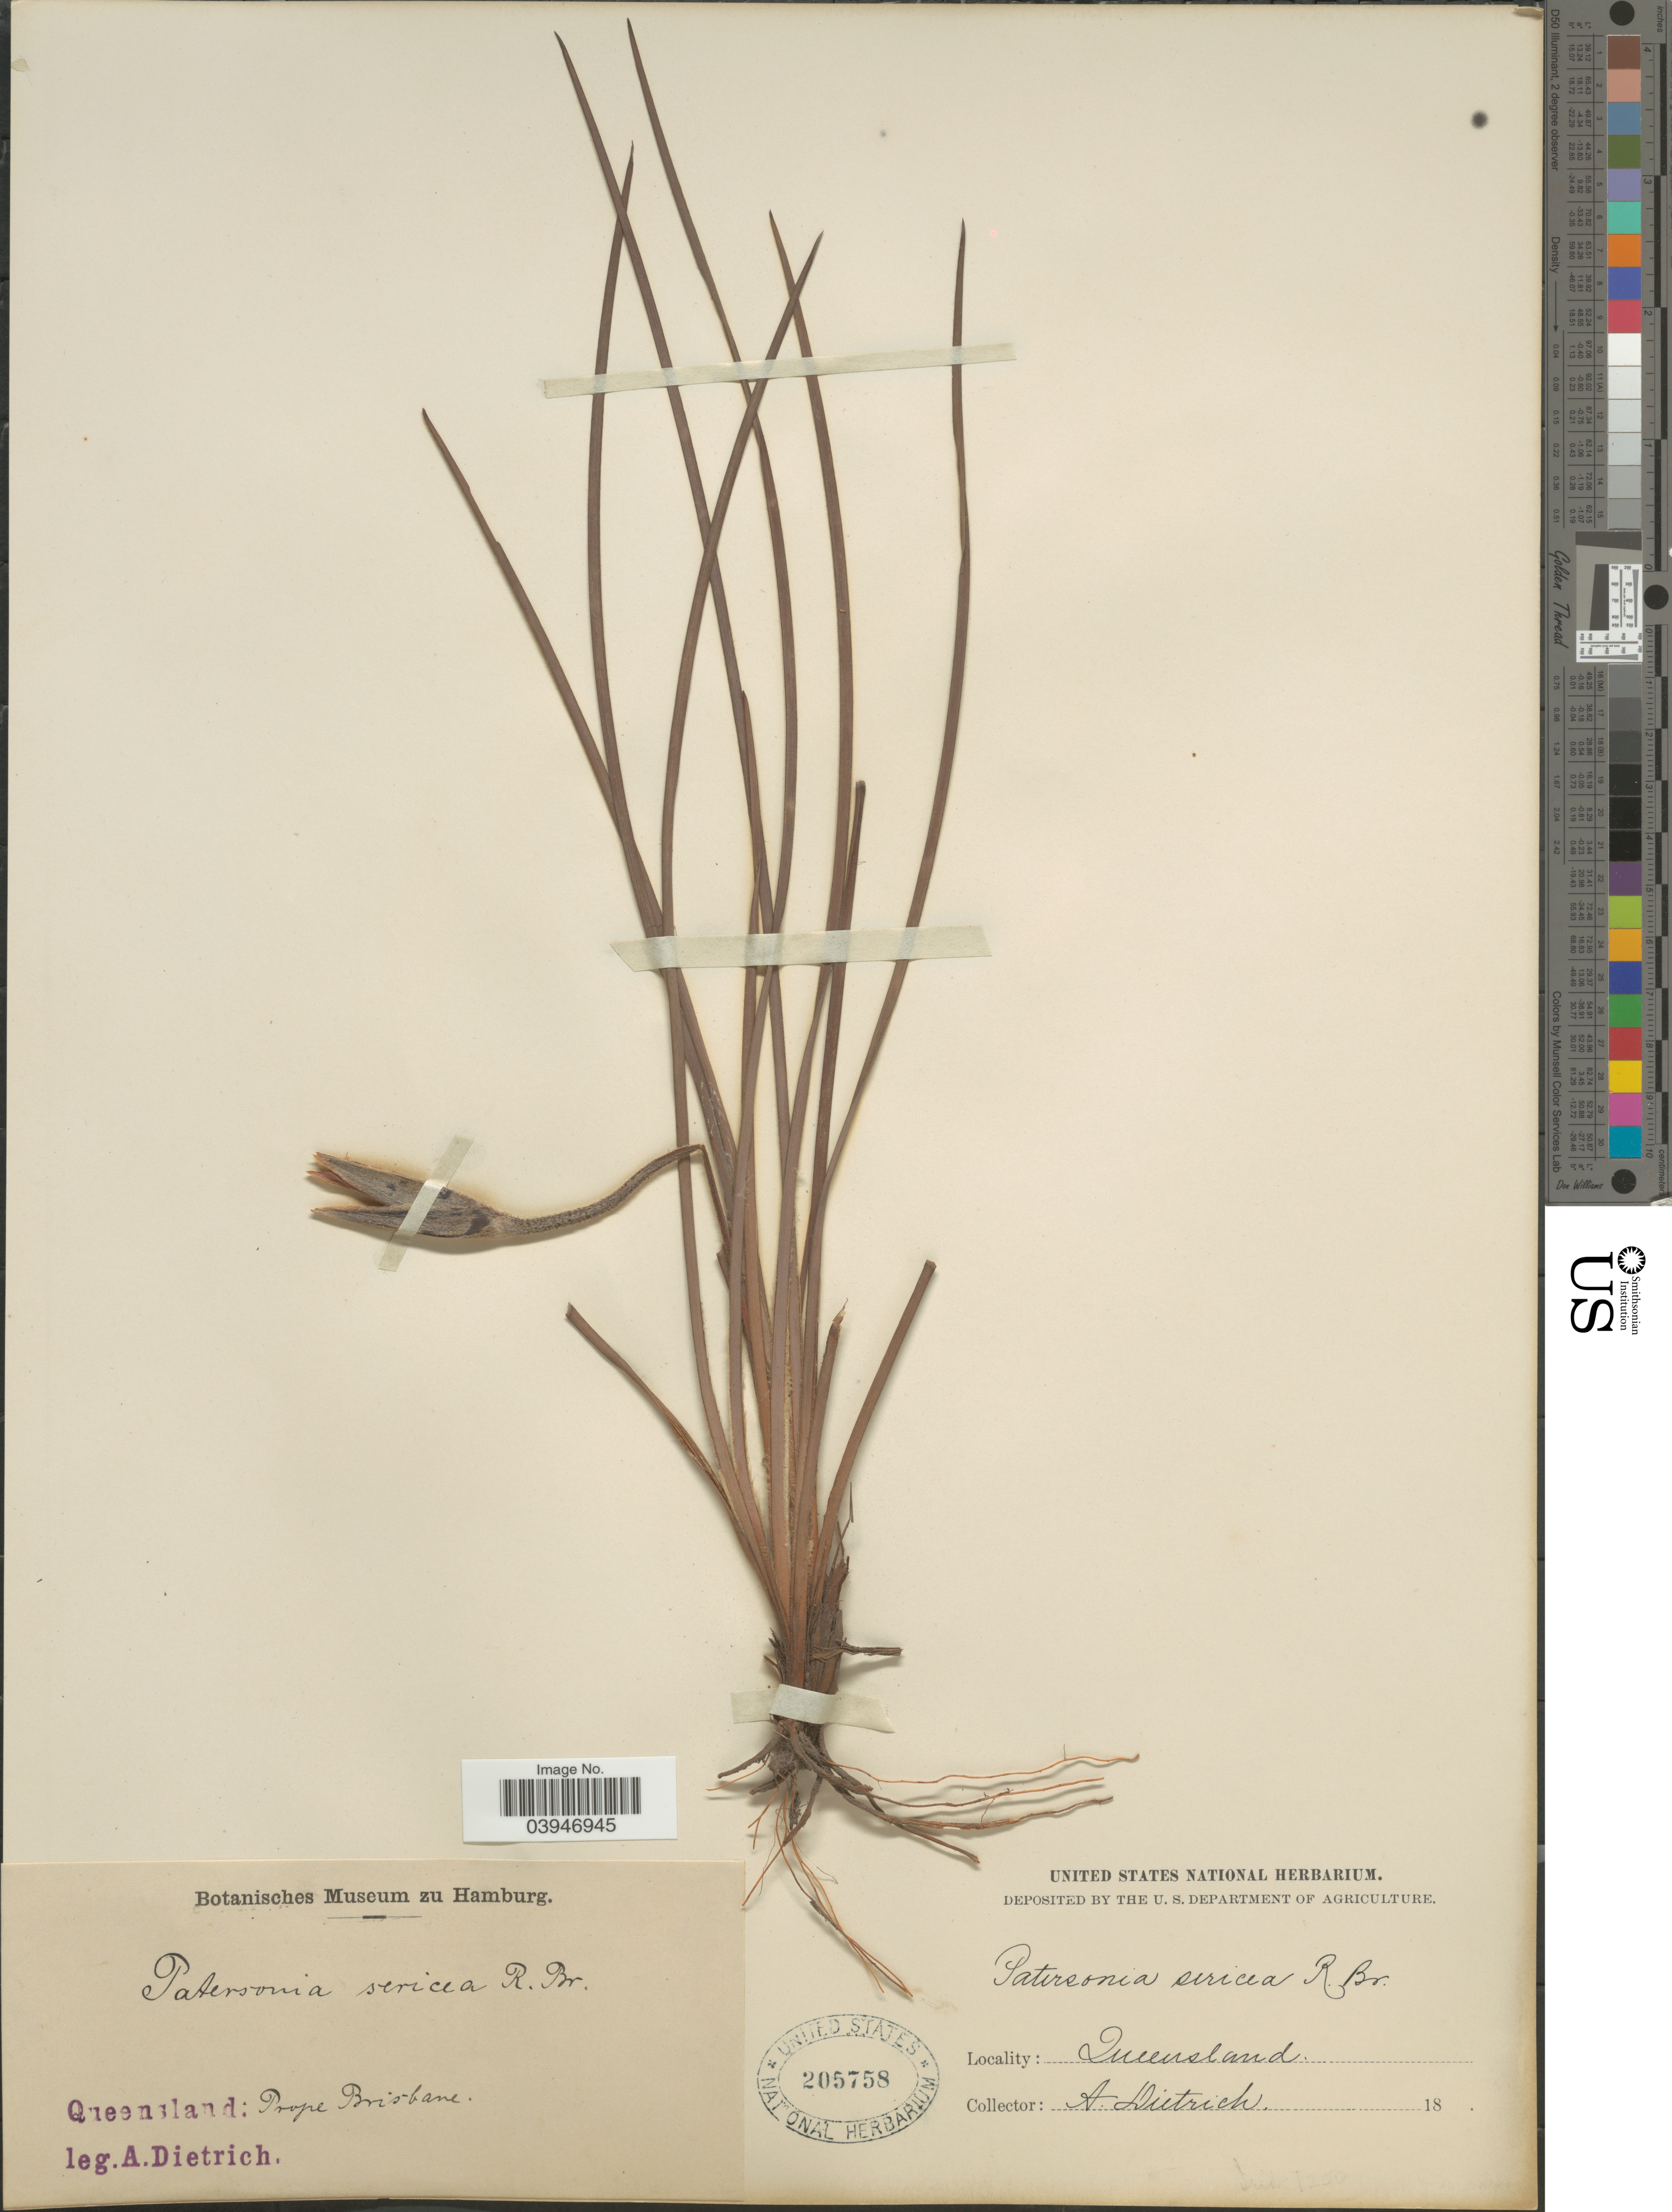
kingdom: Plantae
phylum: Tracheophyta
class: Liliopsida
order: Asparagales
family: Iridaceae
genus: Patersonia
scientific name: Patersonia sericea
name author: R. Br.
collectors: A. G. Dietrich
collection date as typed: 18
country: Australia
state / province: Queensland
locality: Prope Brisbane.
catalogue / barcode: US 205758